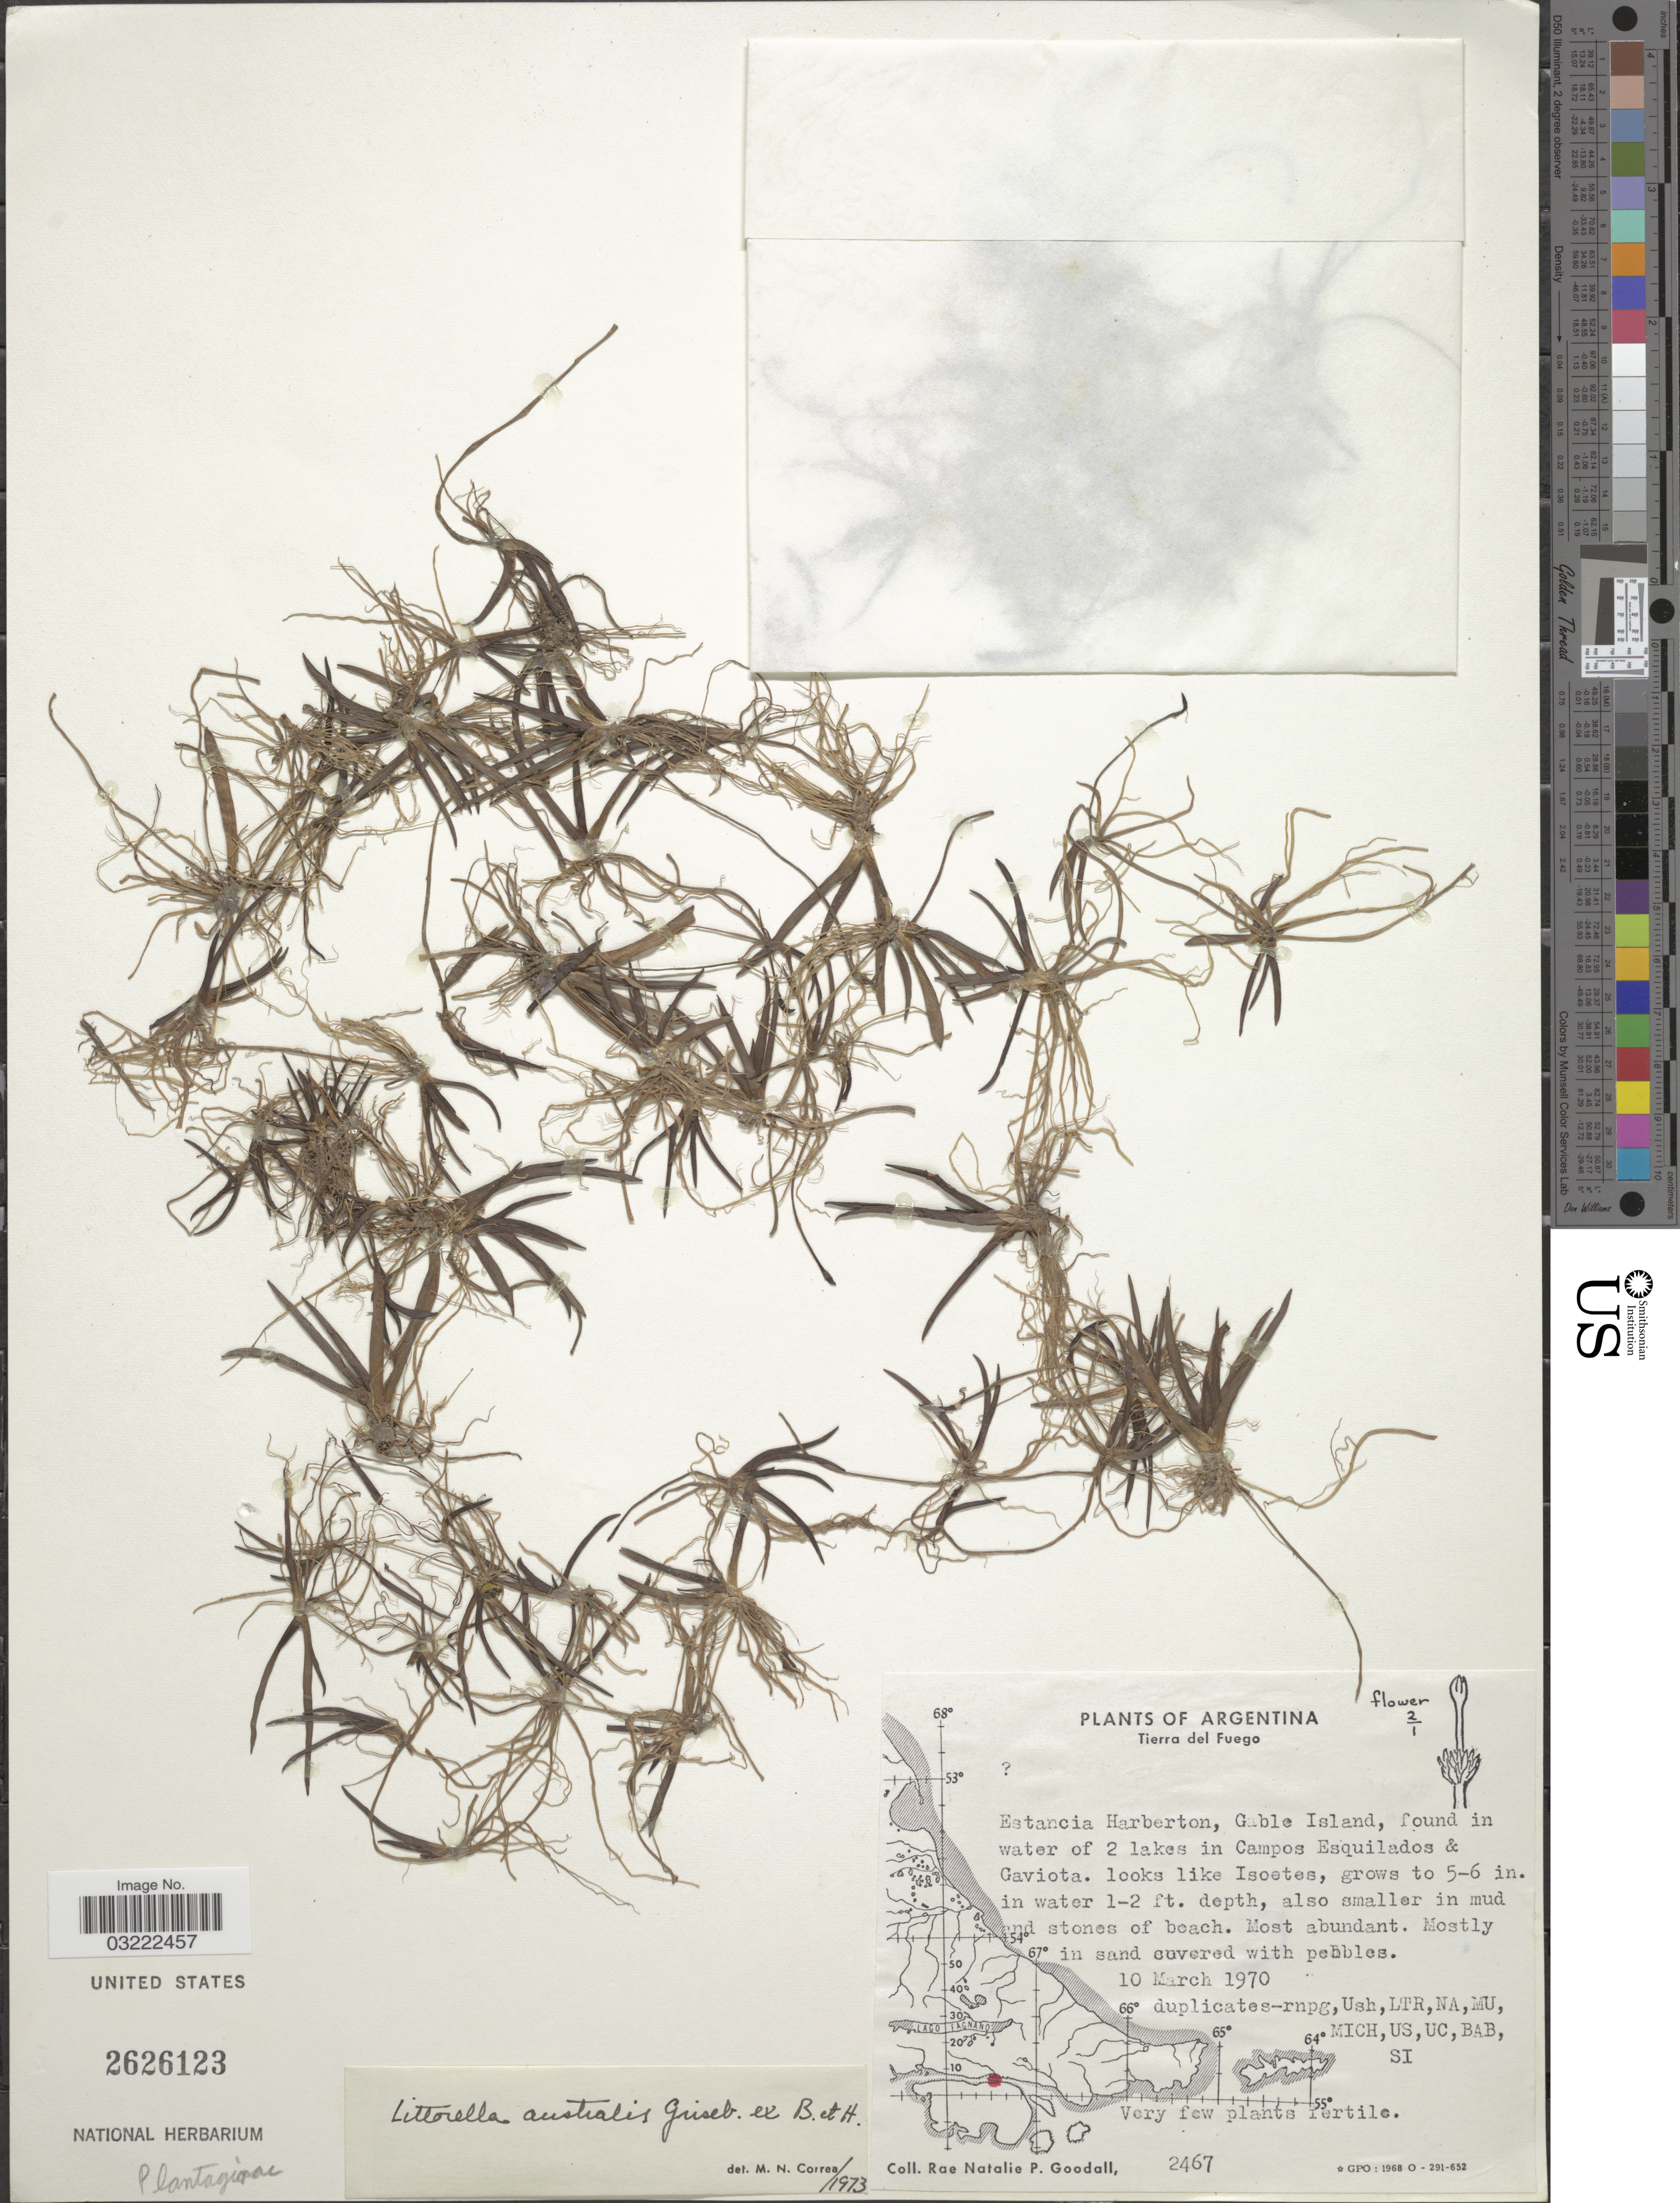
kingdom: Plantae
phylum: Tracheophyta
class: Magnoliopsida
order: Lamiales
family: Plantaginaceae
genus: Littorella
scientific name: Littorella australis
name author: Griseb. ex Benth. & Hook. f.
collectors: R. Goodall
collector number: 2467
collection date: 1970-03-10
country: Argentina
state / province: Tierra del Fuego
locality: Estancia Harberton, Gable Island, found in water of 2 lakes in Campos Esquilados & Gaviota.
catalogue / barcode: US 2626123